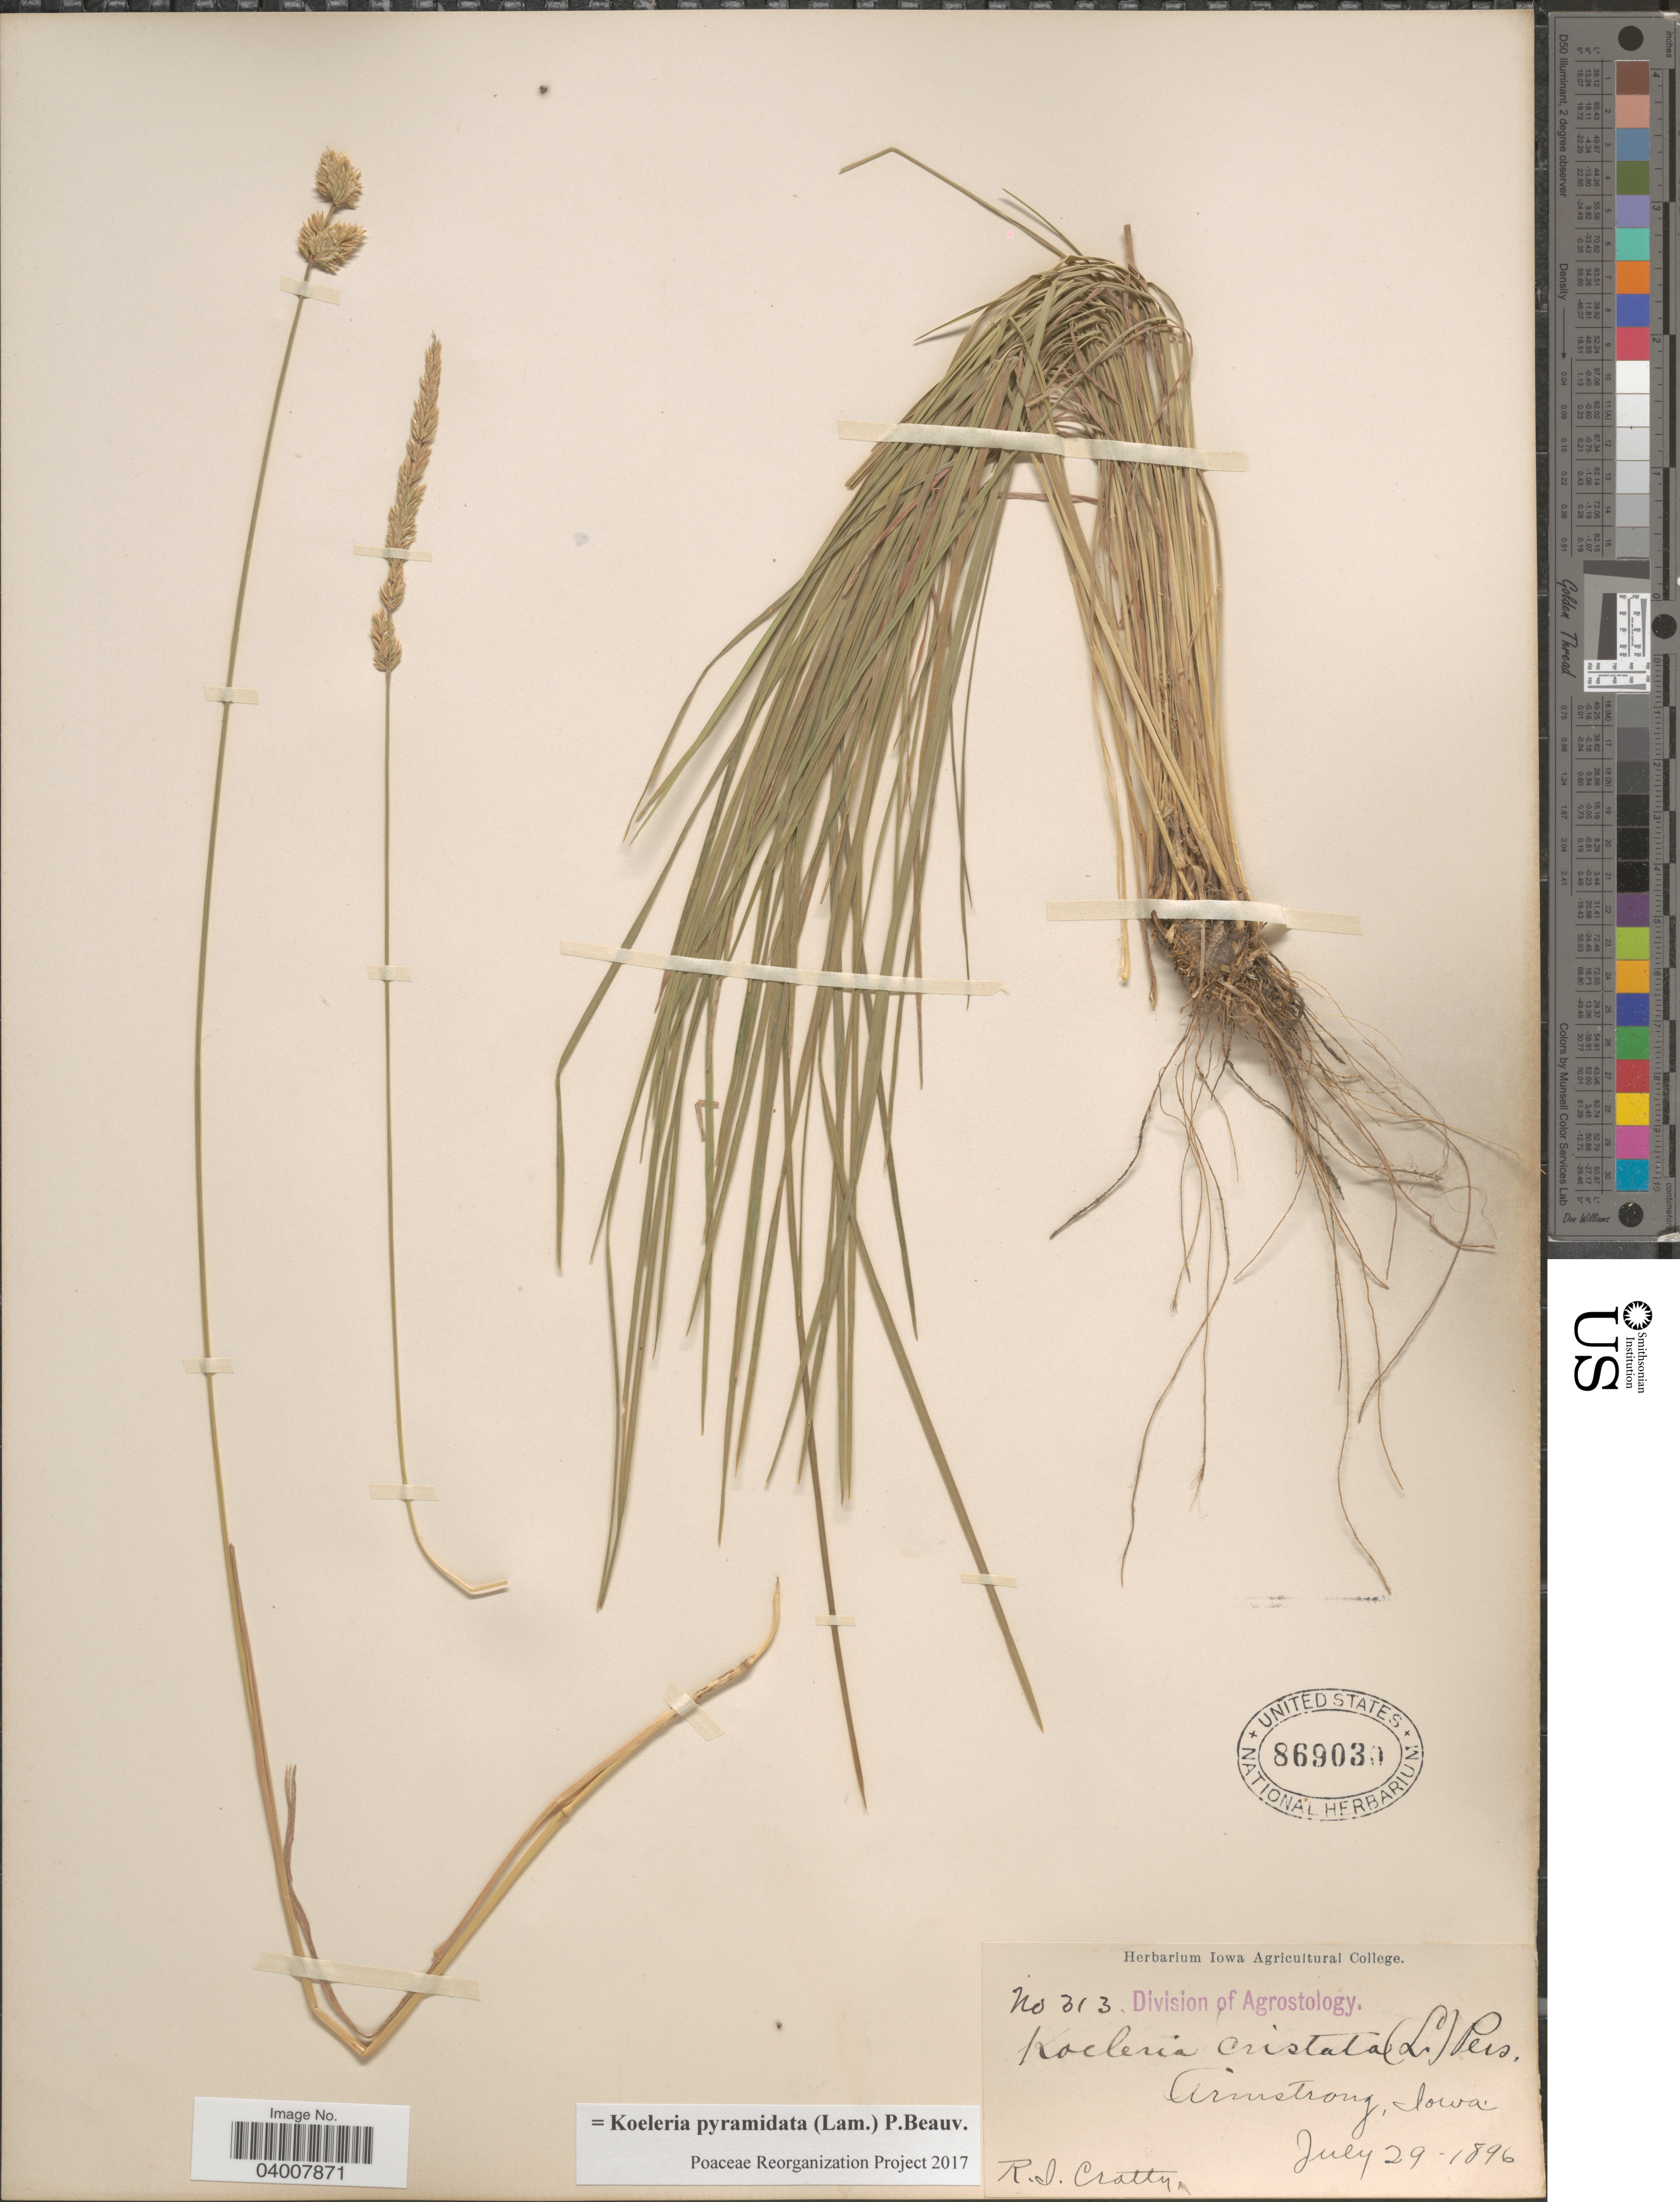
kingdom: Plantae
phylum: Tracheophyta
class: Liliopsida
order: Poales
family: Poaceae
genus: Koeleria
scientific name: Koeleria pyramidata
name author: (Lam.) P. Beauv.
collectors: R. Cratty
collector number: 313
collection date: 1896-07-29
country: United States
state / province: Iowa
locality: Armstrong.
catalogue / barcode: US 869030